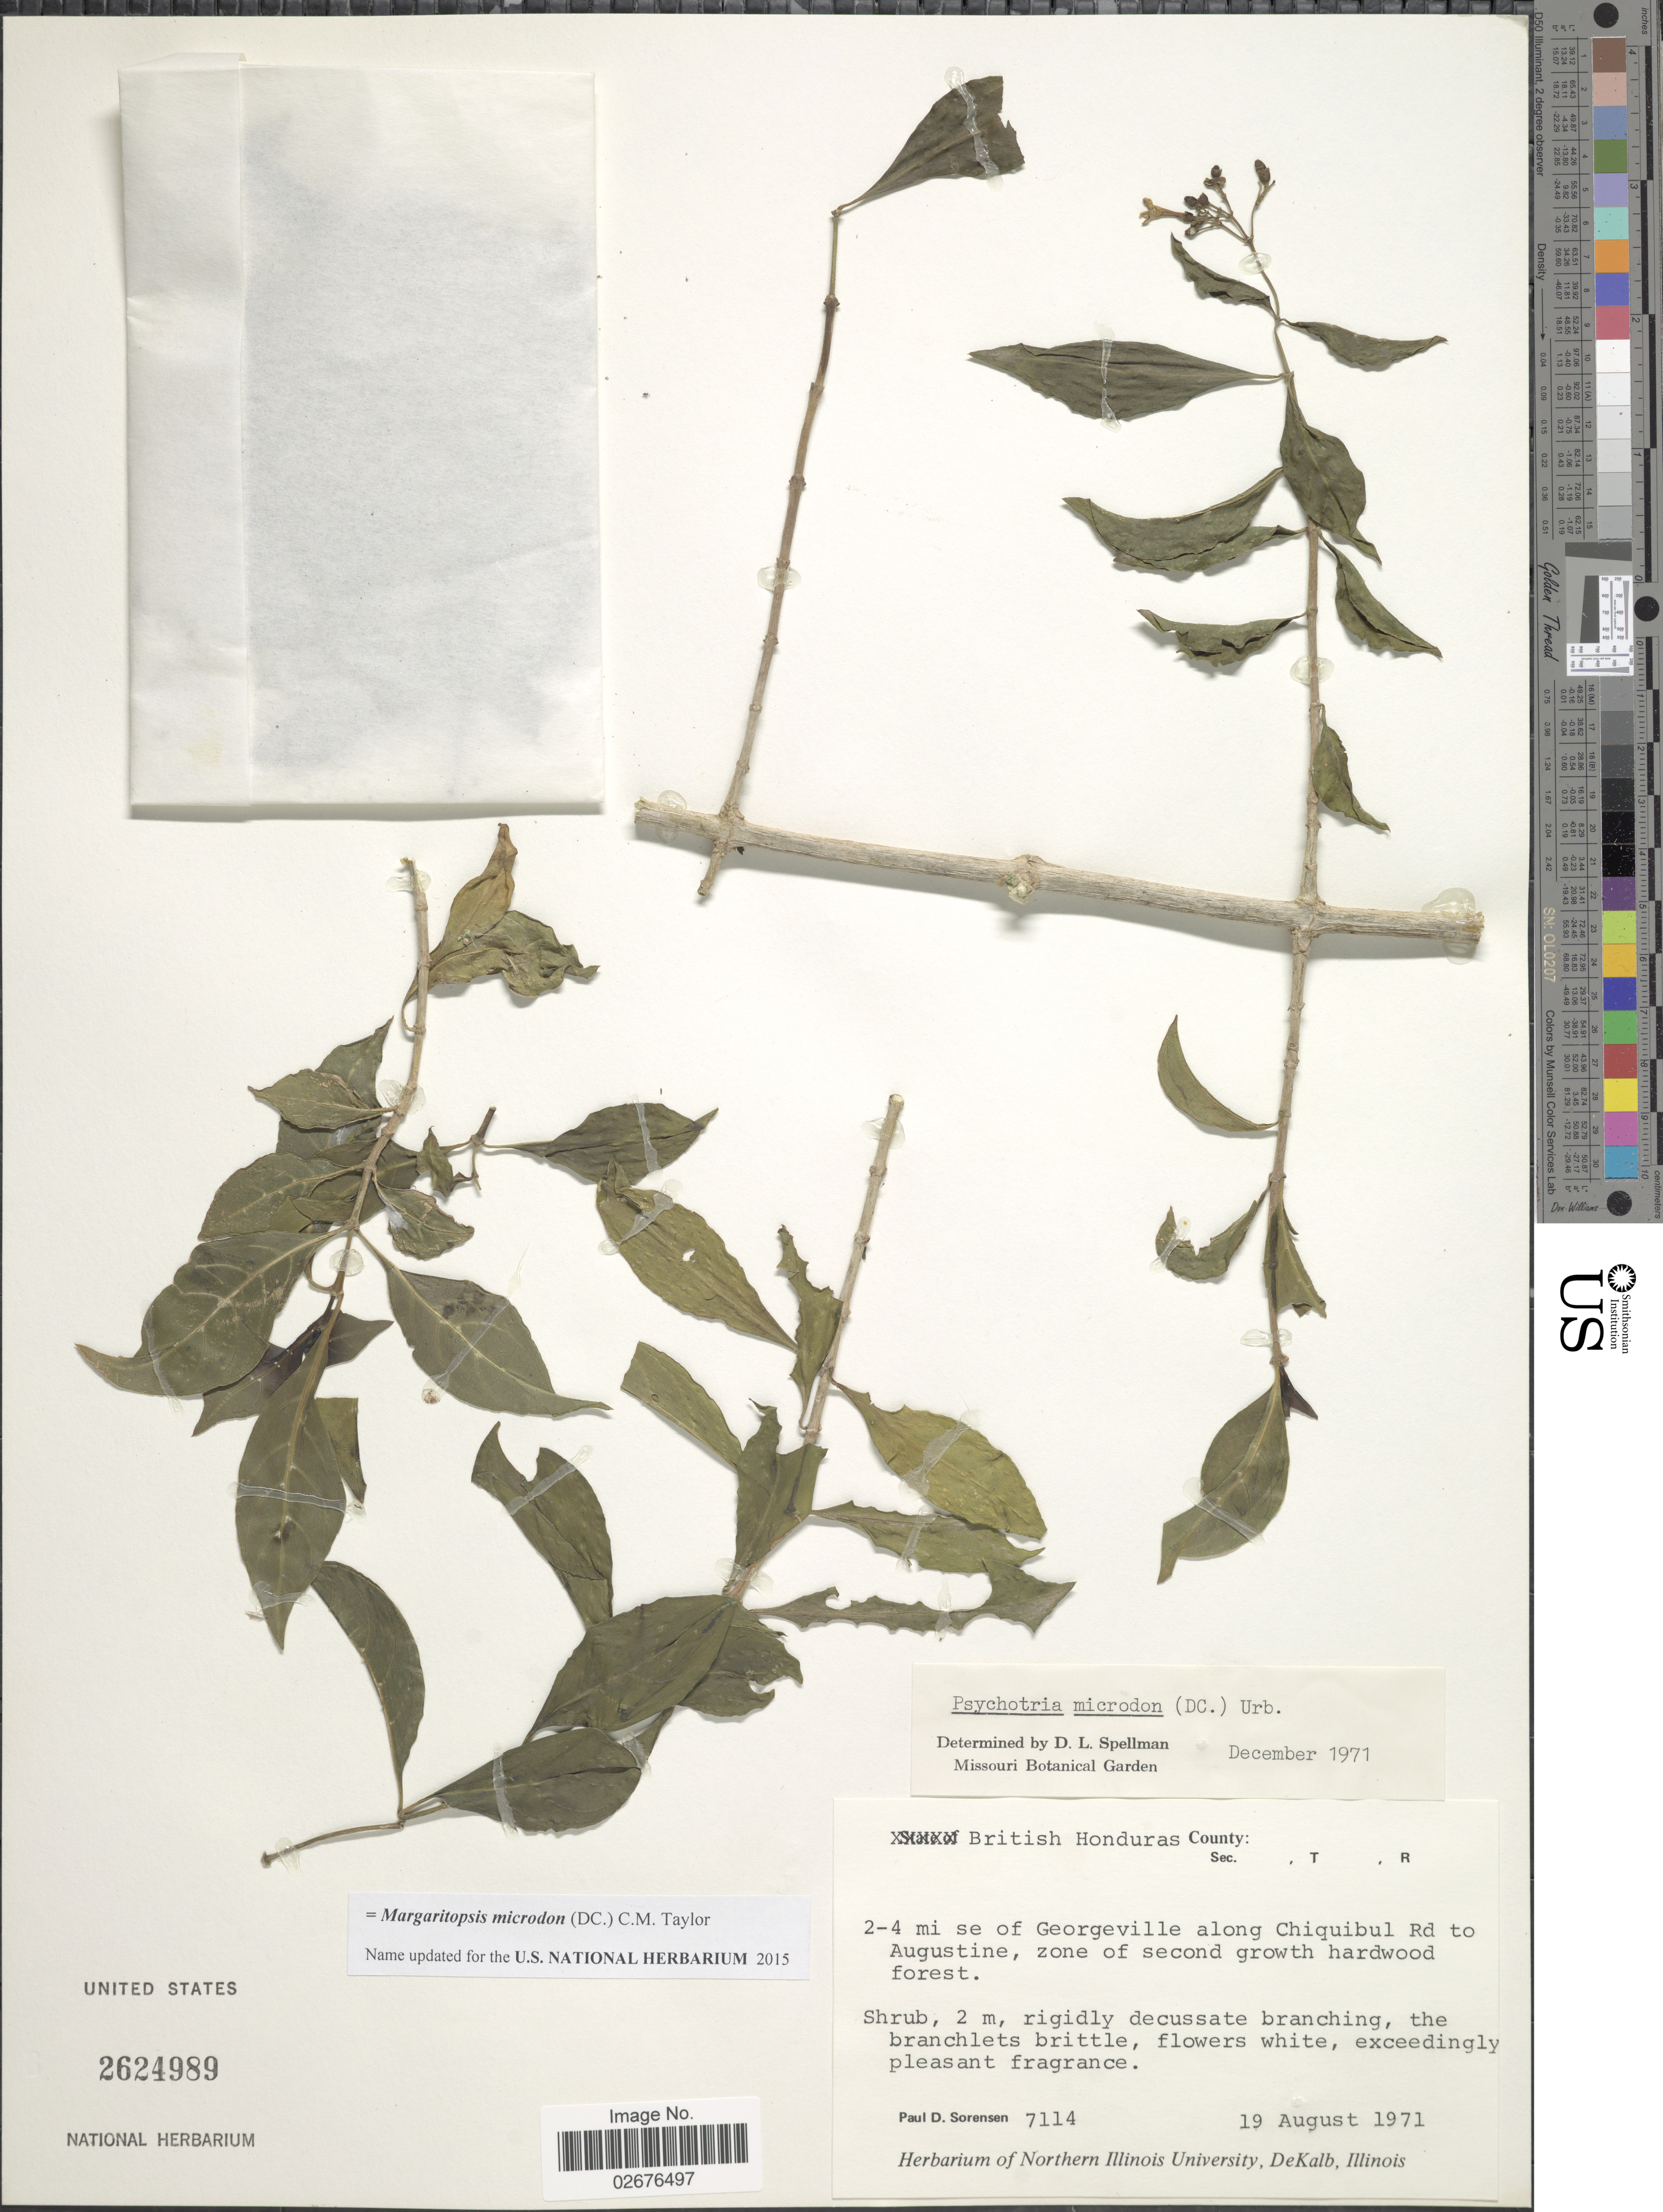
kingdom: Plantae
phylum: Tracheophyta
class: Magnoliopsida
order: Gentianales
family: Rubiaceae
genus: Margaritopsis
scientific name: Margaritopsis microdon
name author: (DC.) C.M. Taylor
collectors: P. Sorensen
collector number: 7114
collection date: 1971-08-19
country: Belize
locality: British Honduras County, 2-4 mi se of Geogreville along Chiquibul Rd to Augustine, zone of second growth hardwood forest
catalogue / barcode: US 2624989